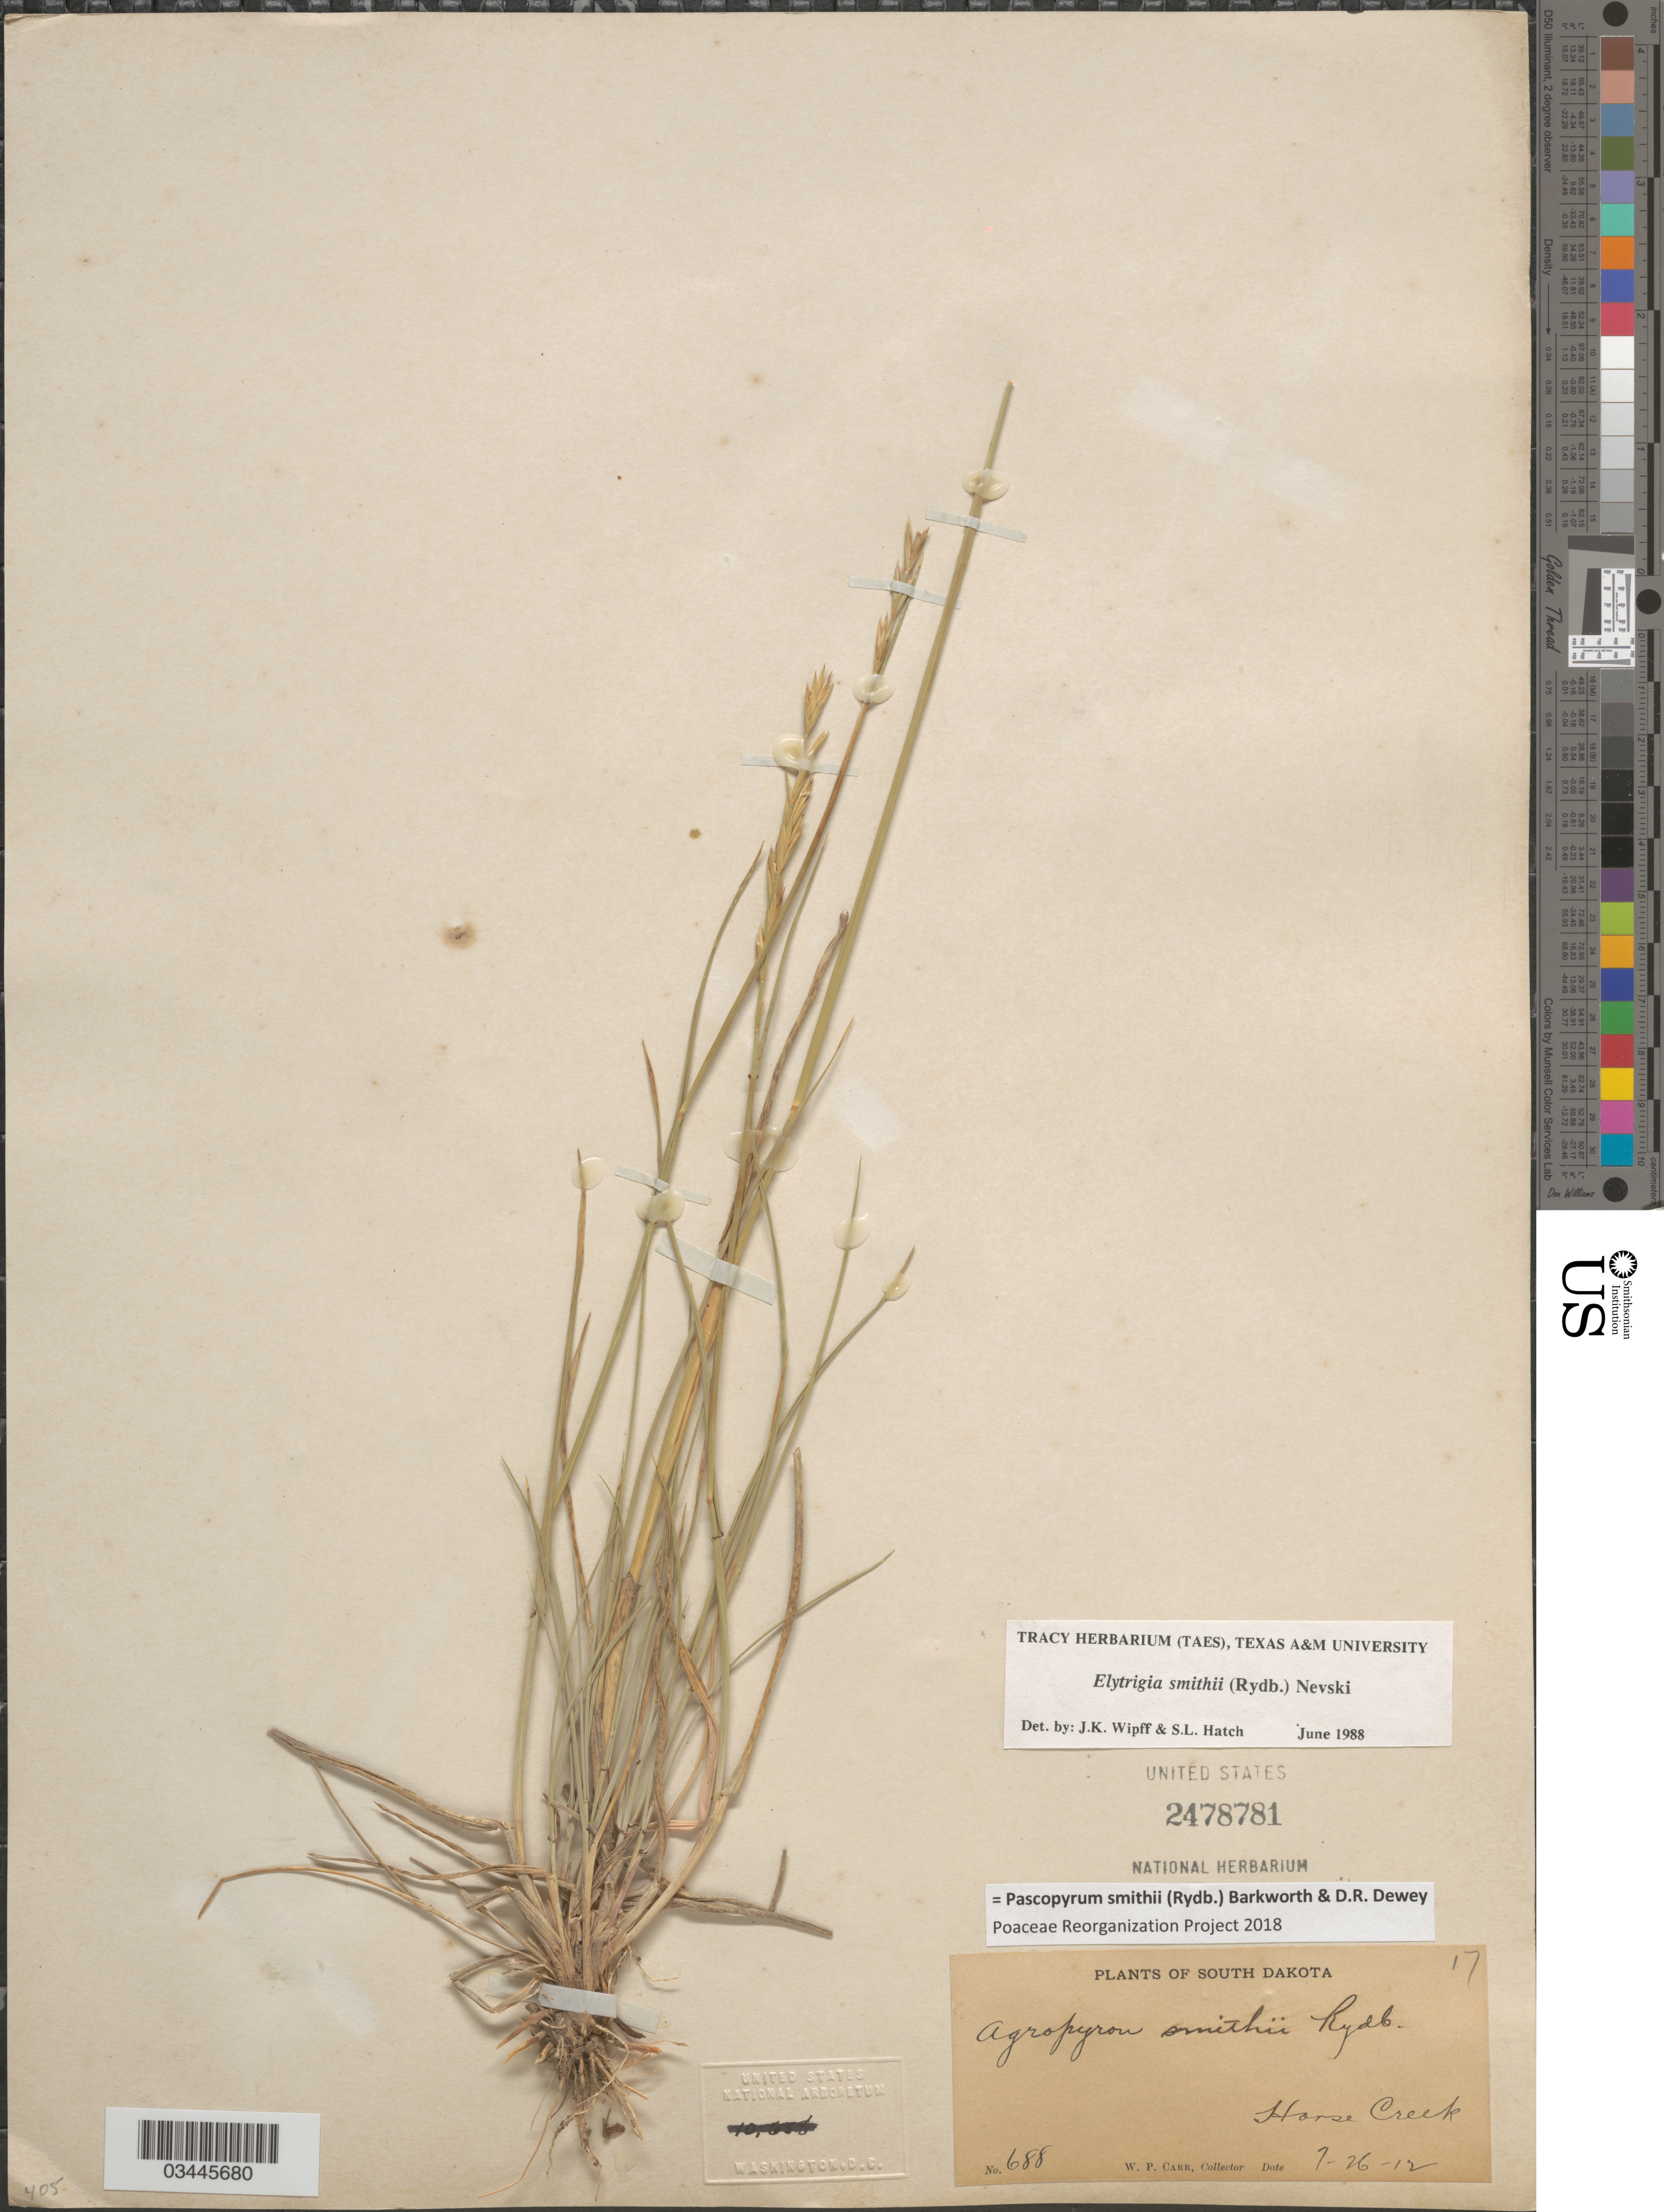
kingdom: Plantae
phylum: Tracheophyta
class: Liliopsida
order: Poales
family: Poaceae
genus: Pascopyrum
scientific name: Pascopyrum smithii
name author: (Rydb.) Barkworth & Dewey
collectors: W. Carr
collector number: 688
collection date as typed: Transcribed d/m/y: 26/7/12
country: United States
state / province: South Dakota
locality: Horse Creek.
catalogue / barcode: US 2478781